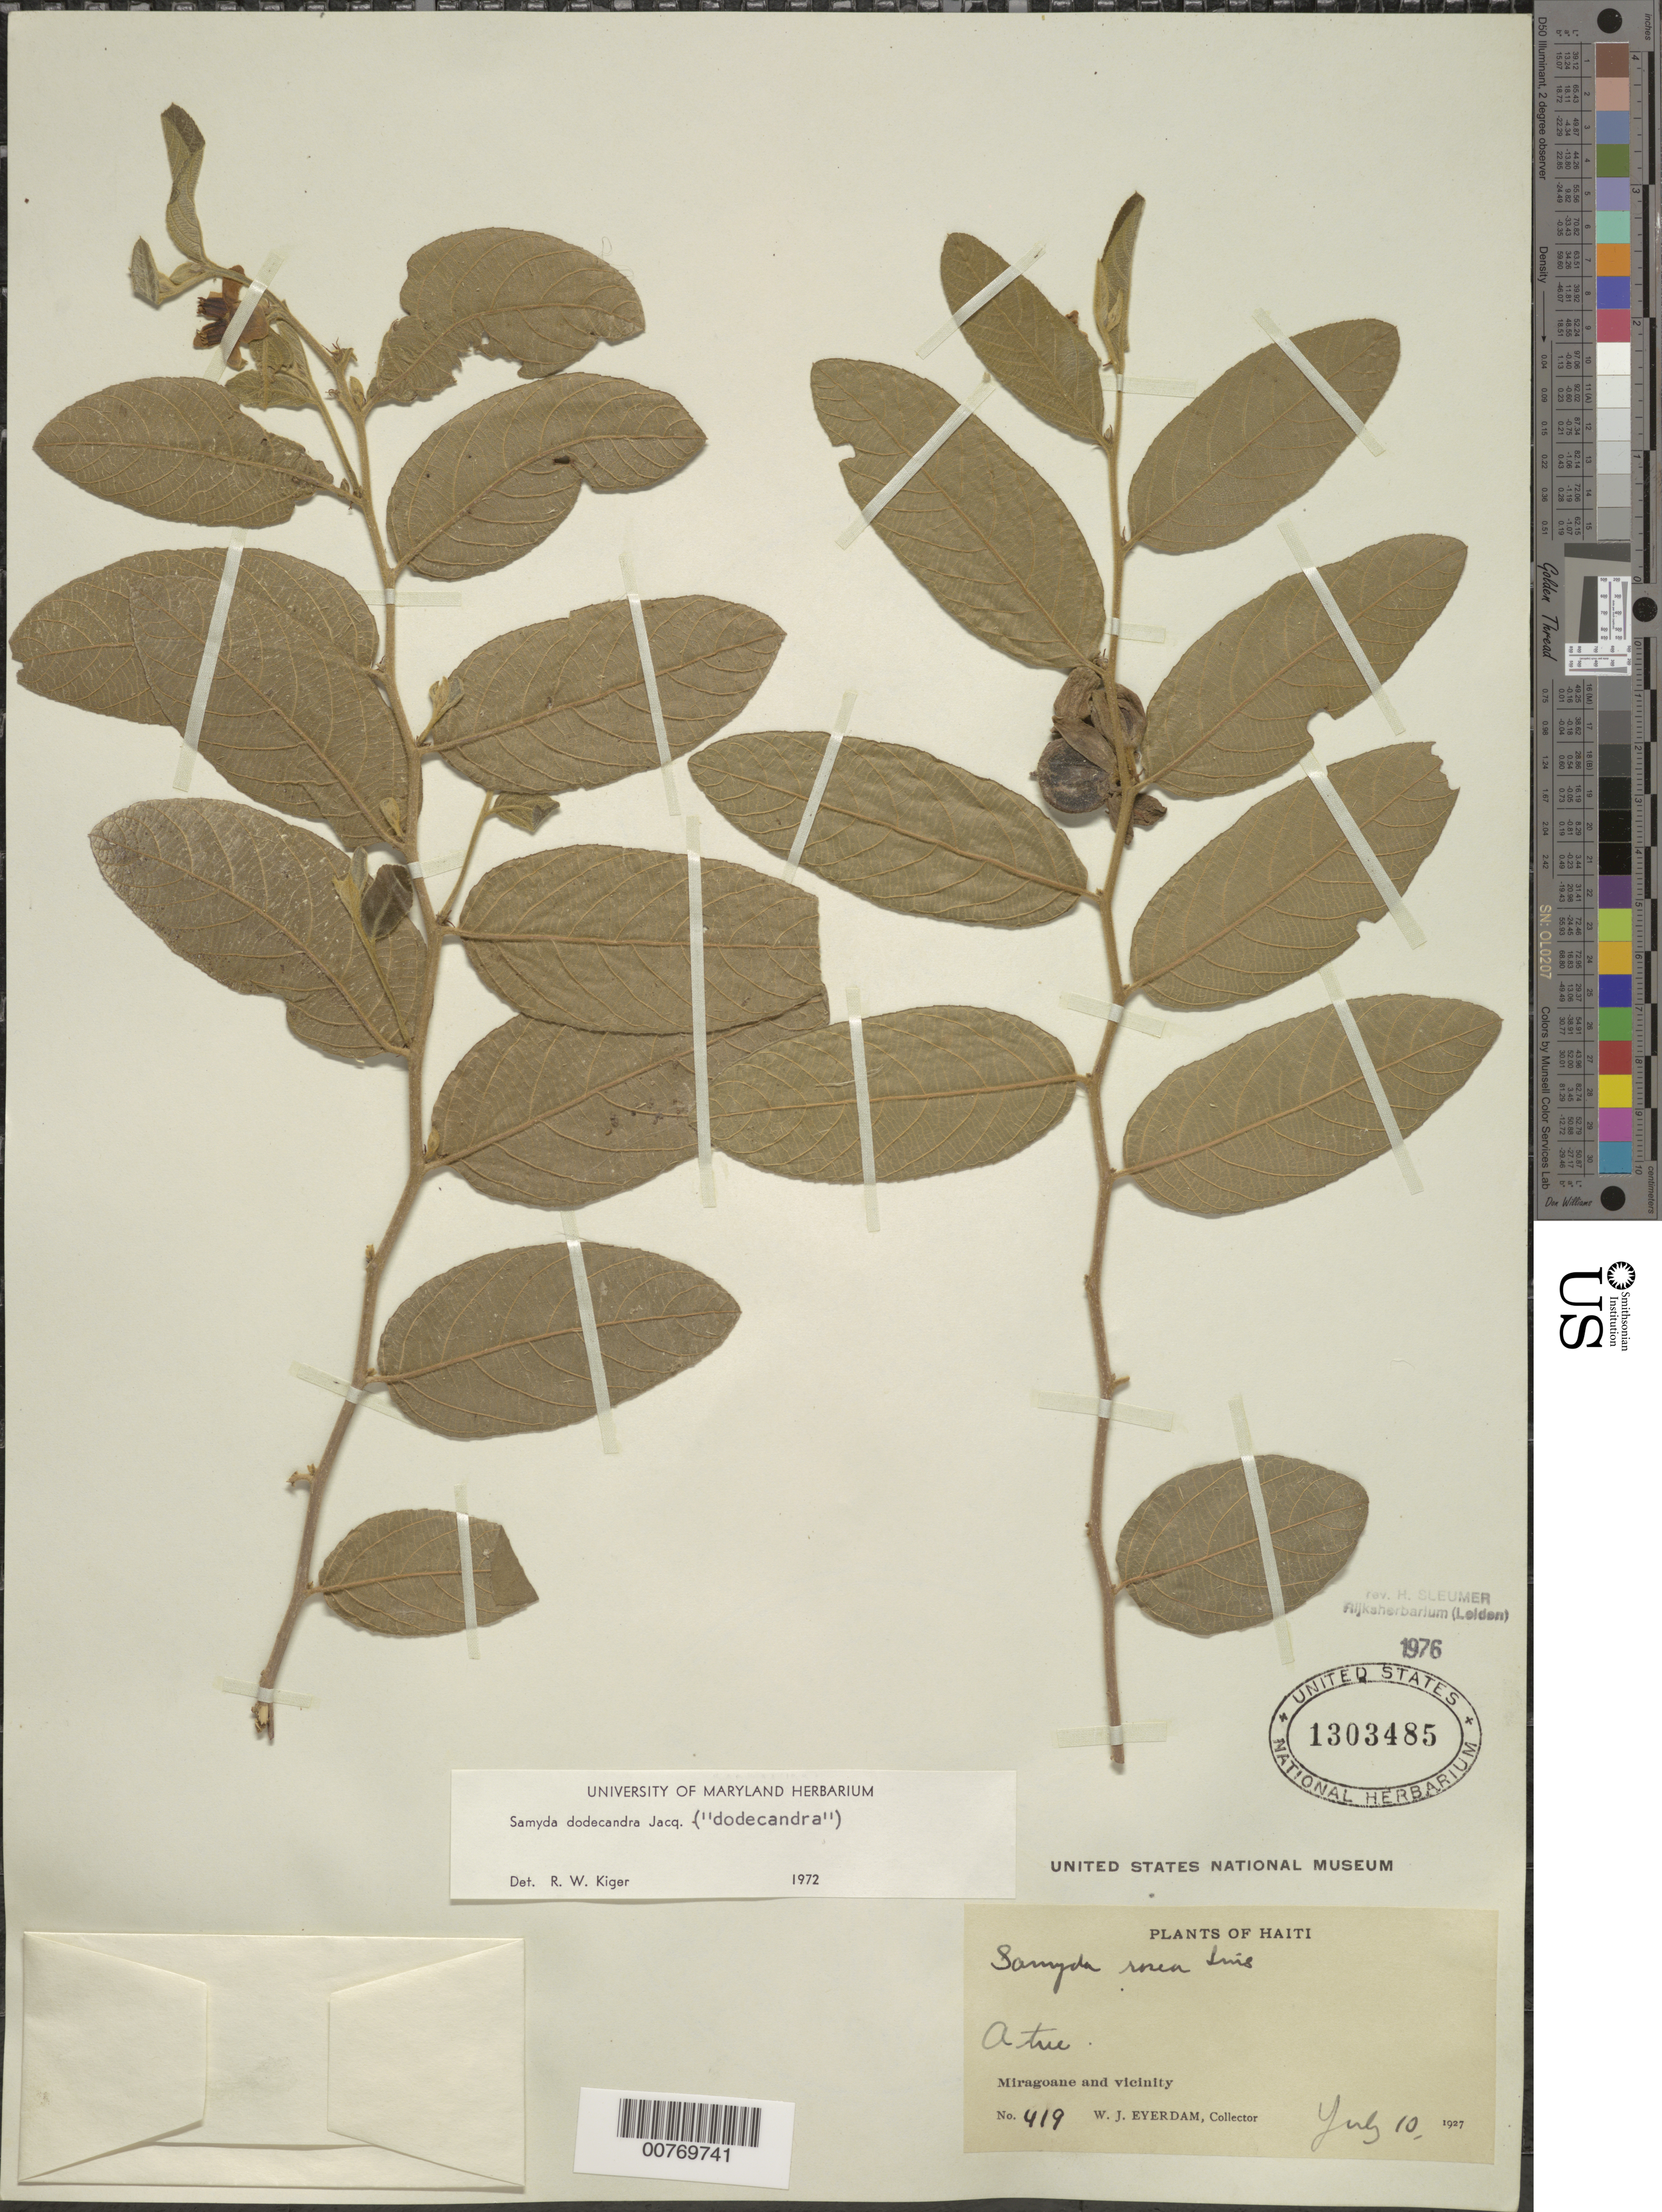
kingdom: Plantae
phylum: Tracheophyta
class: Magnoliopsida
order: Malpighiales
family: Salicaceae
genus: Casearia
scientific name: Casearia dodecandra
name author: (Jacq.) T. Samar. & M.H. Alford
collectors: W. J. Eyerdam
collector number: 419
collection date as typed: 10 Jul 1927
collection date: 1927-07-10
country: Haiti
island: Hispaniola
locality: Miragoane and vicinity.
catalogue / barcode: US 1303485